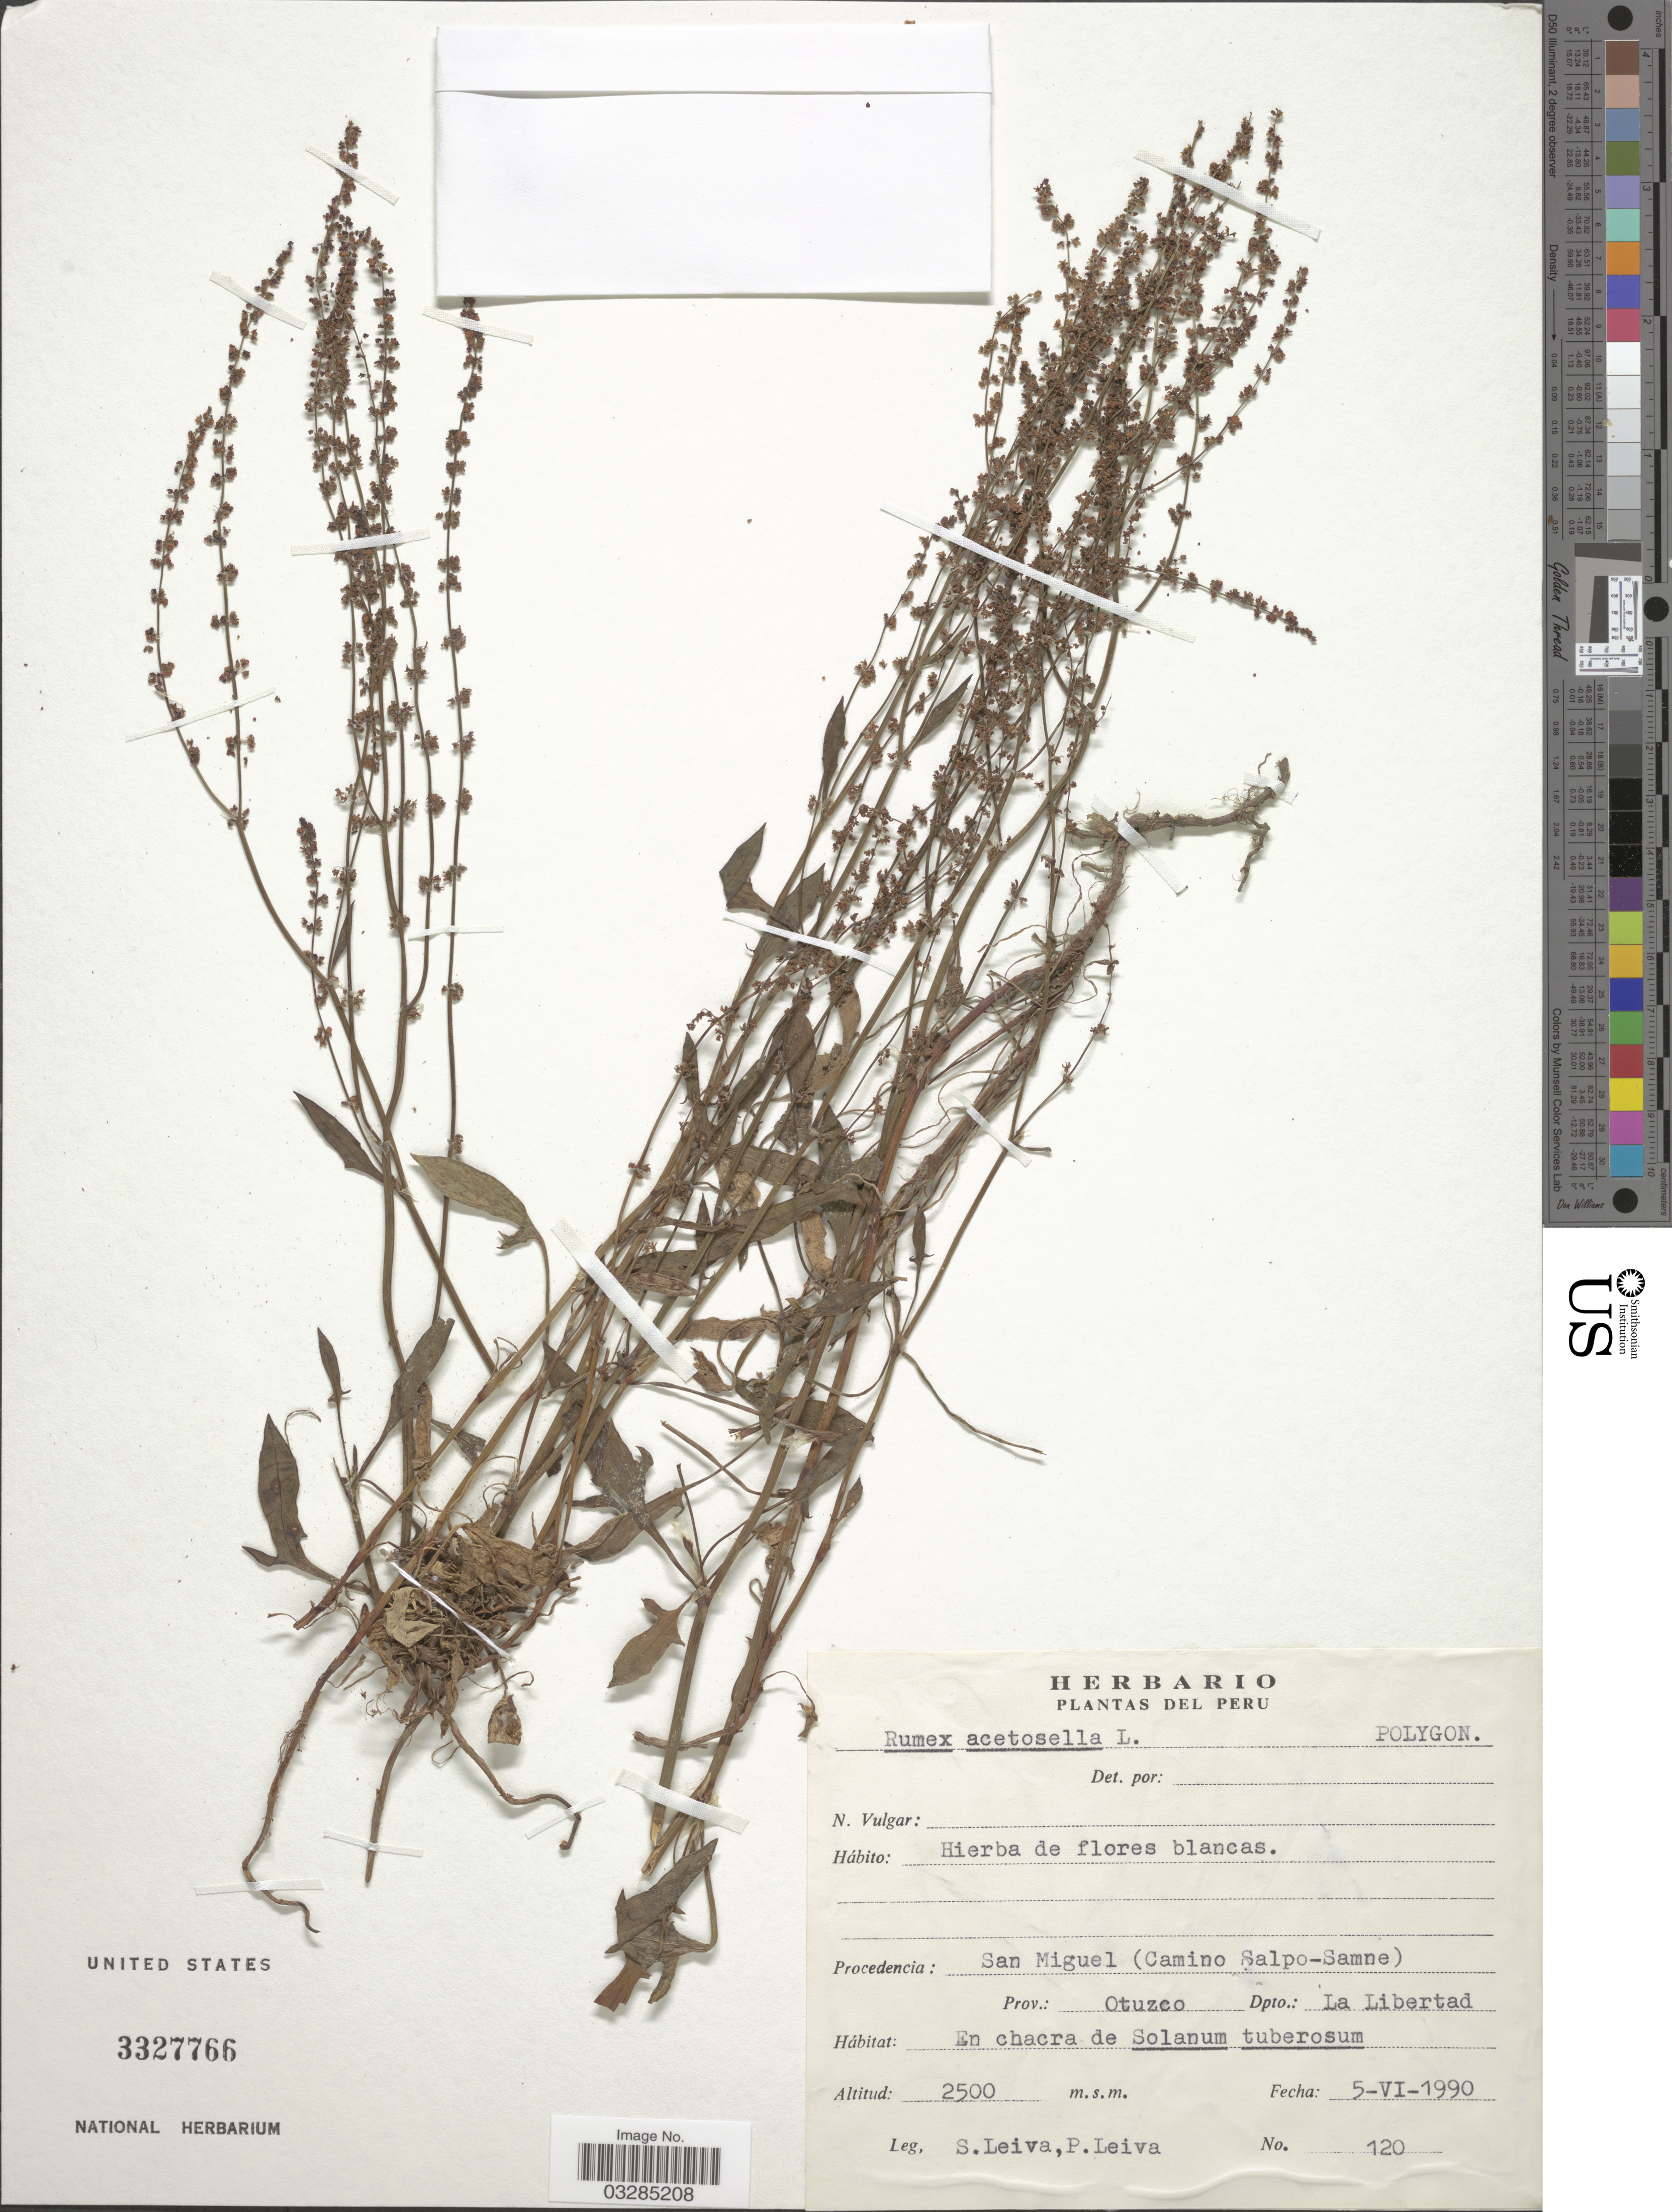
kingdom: Plantae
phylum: Tracheophyta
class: Magnoliopsida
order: Caryophyllales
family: Polygonaceae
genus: Rumex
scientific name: Rumex acetosella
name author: L.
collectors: S. Leiva & P. Leiva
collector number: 120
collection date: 1990-06-05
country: Peru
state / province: La Libertad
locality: San Miguel (Camino Salpo-Samne). Prov.: Otuzco.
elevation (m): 2500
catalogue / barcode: US 3327766